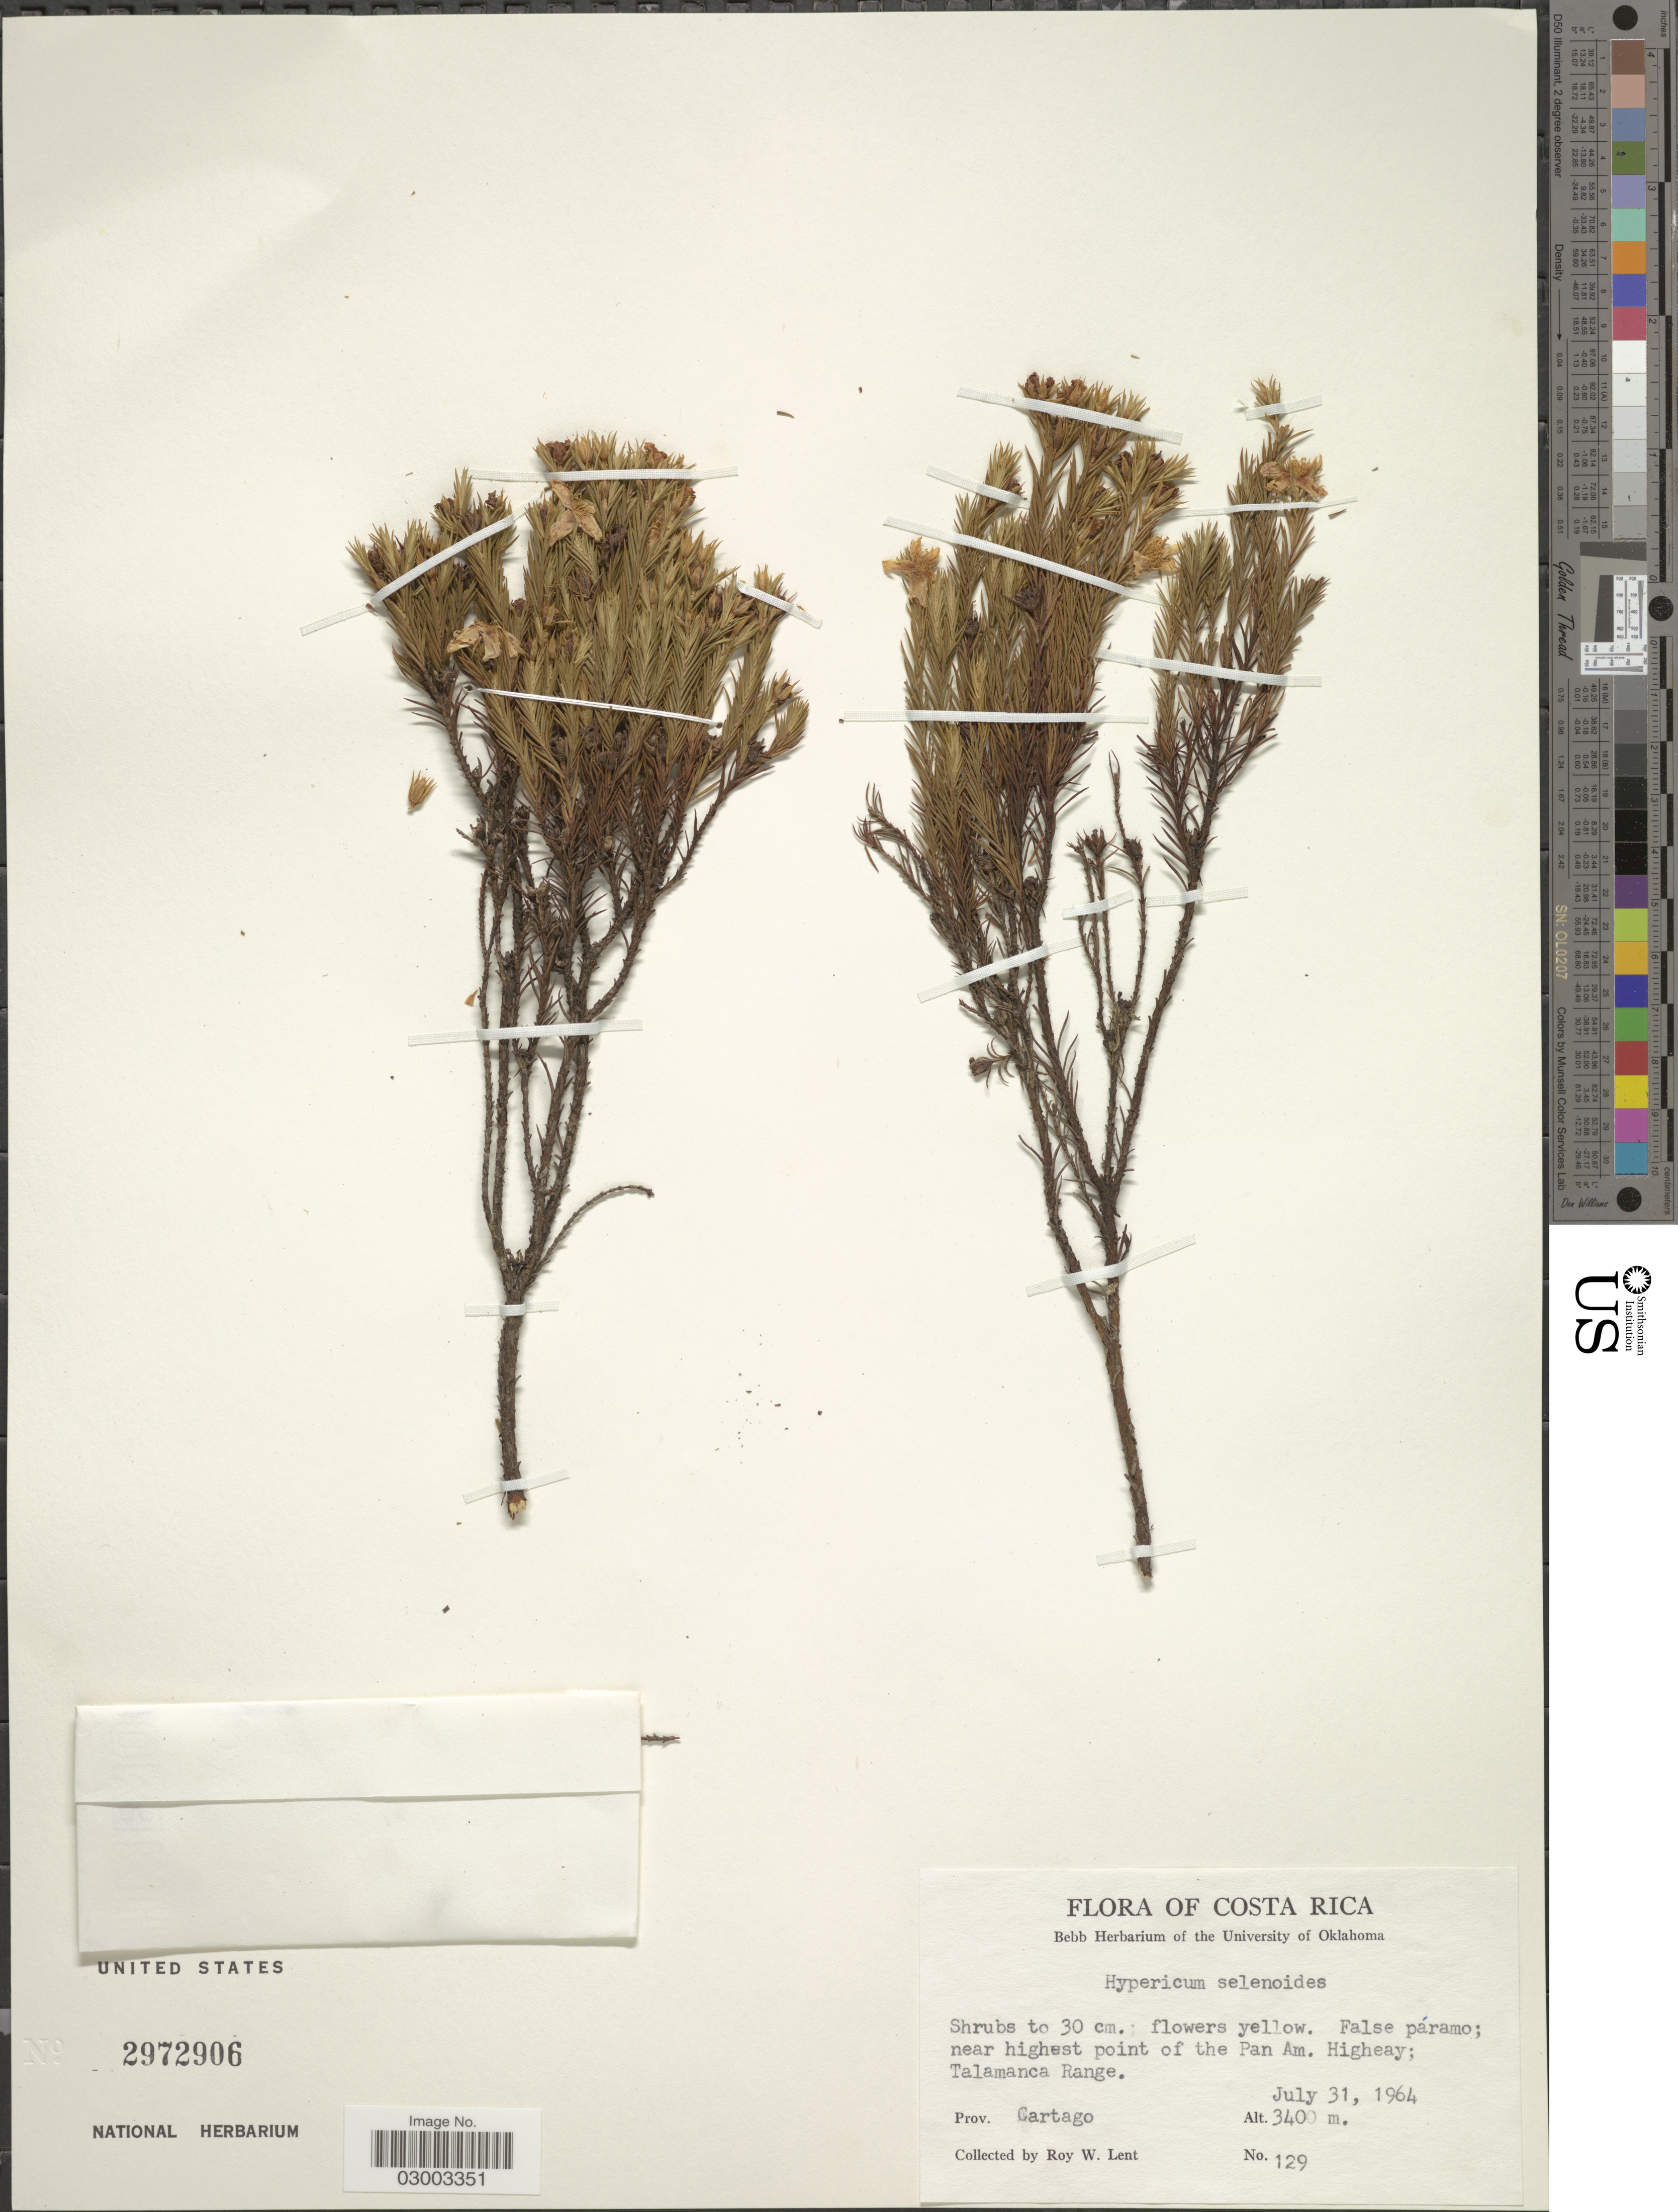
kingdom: Plantae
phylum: Tracheophyta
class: Magnoliopsida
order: Malpighiales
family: Hypericaceae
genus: Hypericum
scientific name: Hypericum silenoides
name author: Juss.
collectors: R. W. Lent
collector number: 129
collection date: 1964-07-31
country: Costa Rica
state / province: Cartago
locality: Near highest point of the Pan Am. Higheay; Talamanca Range. Prov. Cartago.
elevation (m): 3400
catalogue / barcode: US 2972906